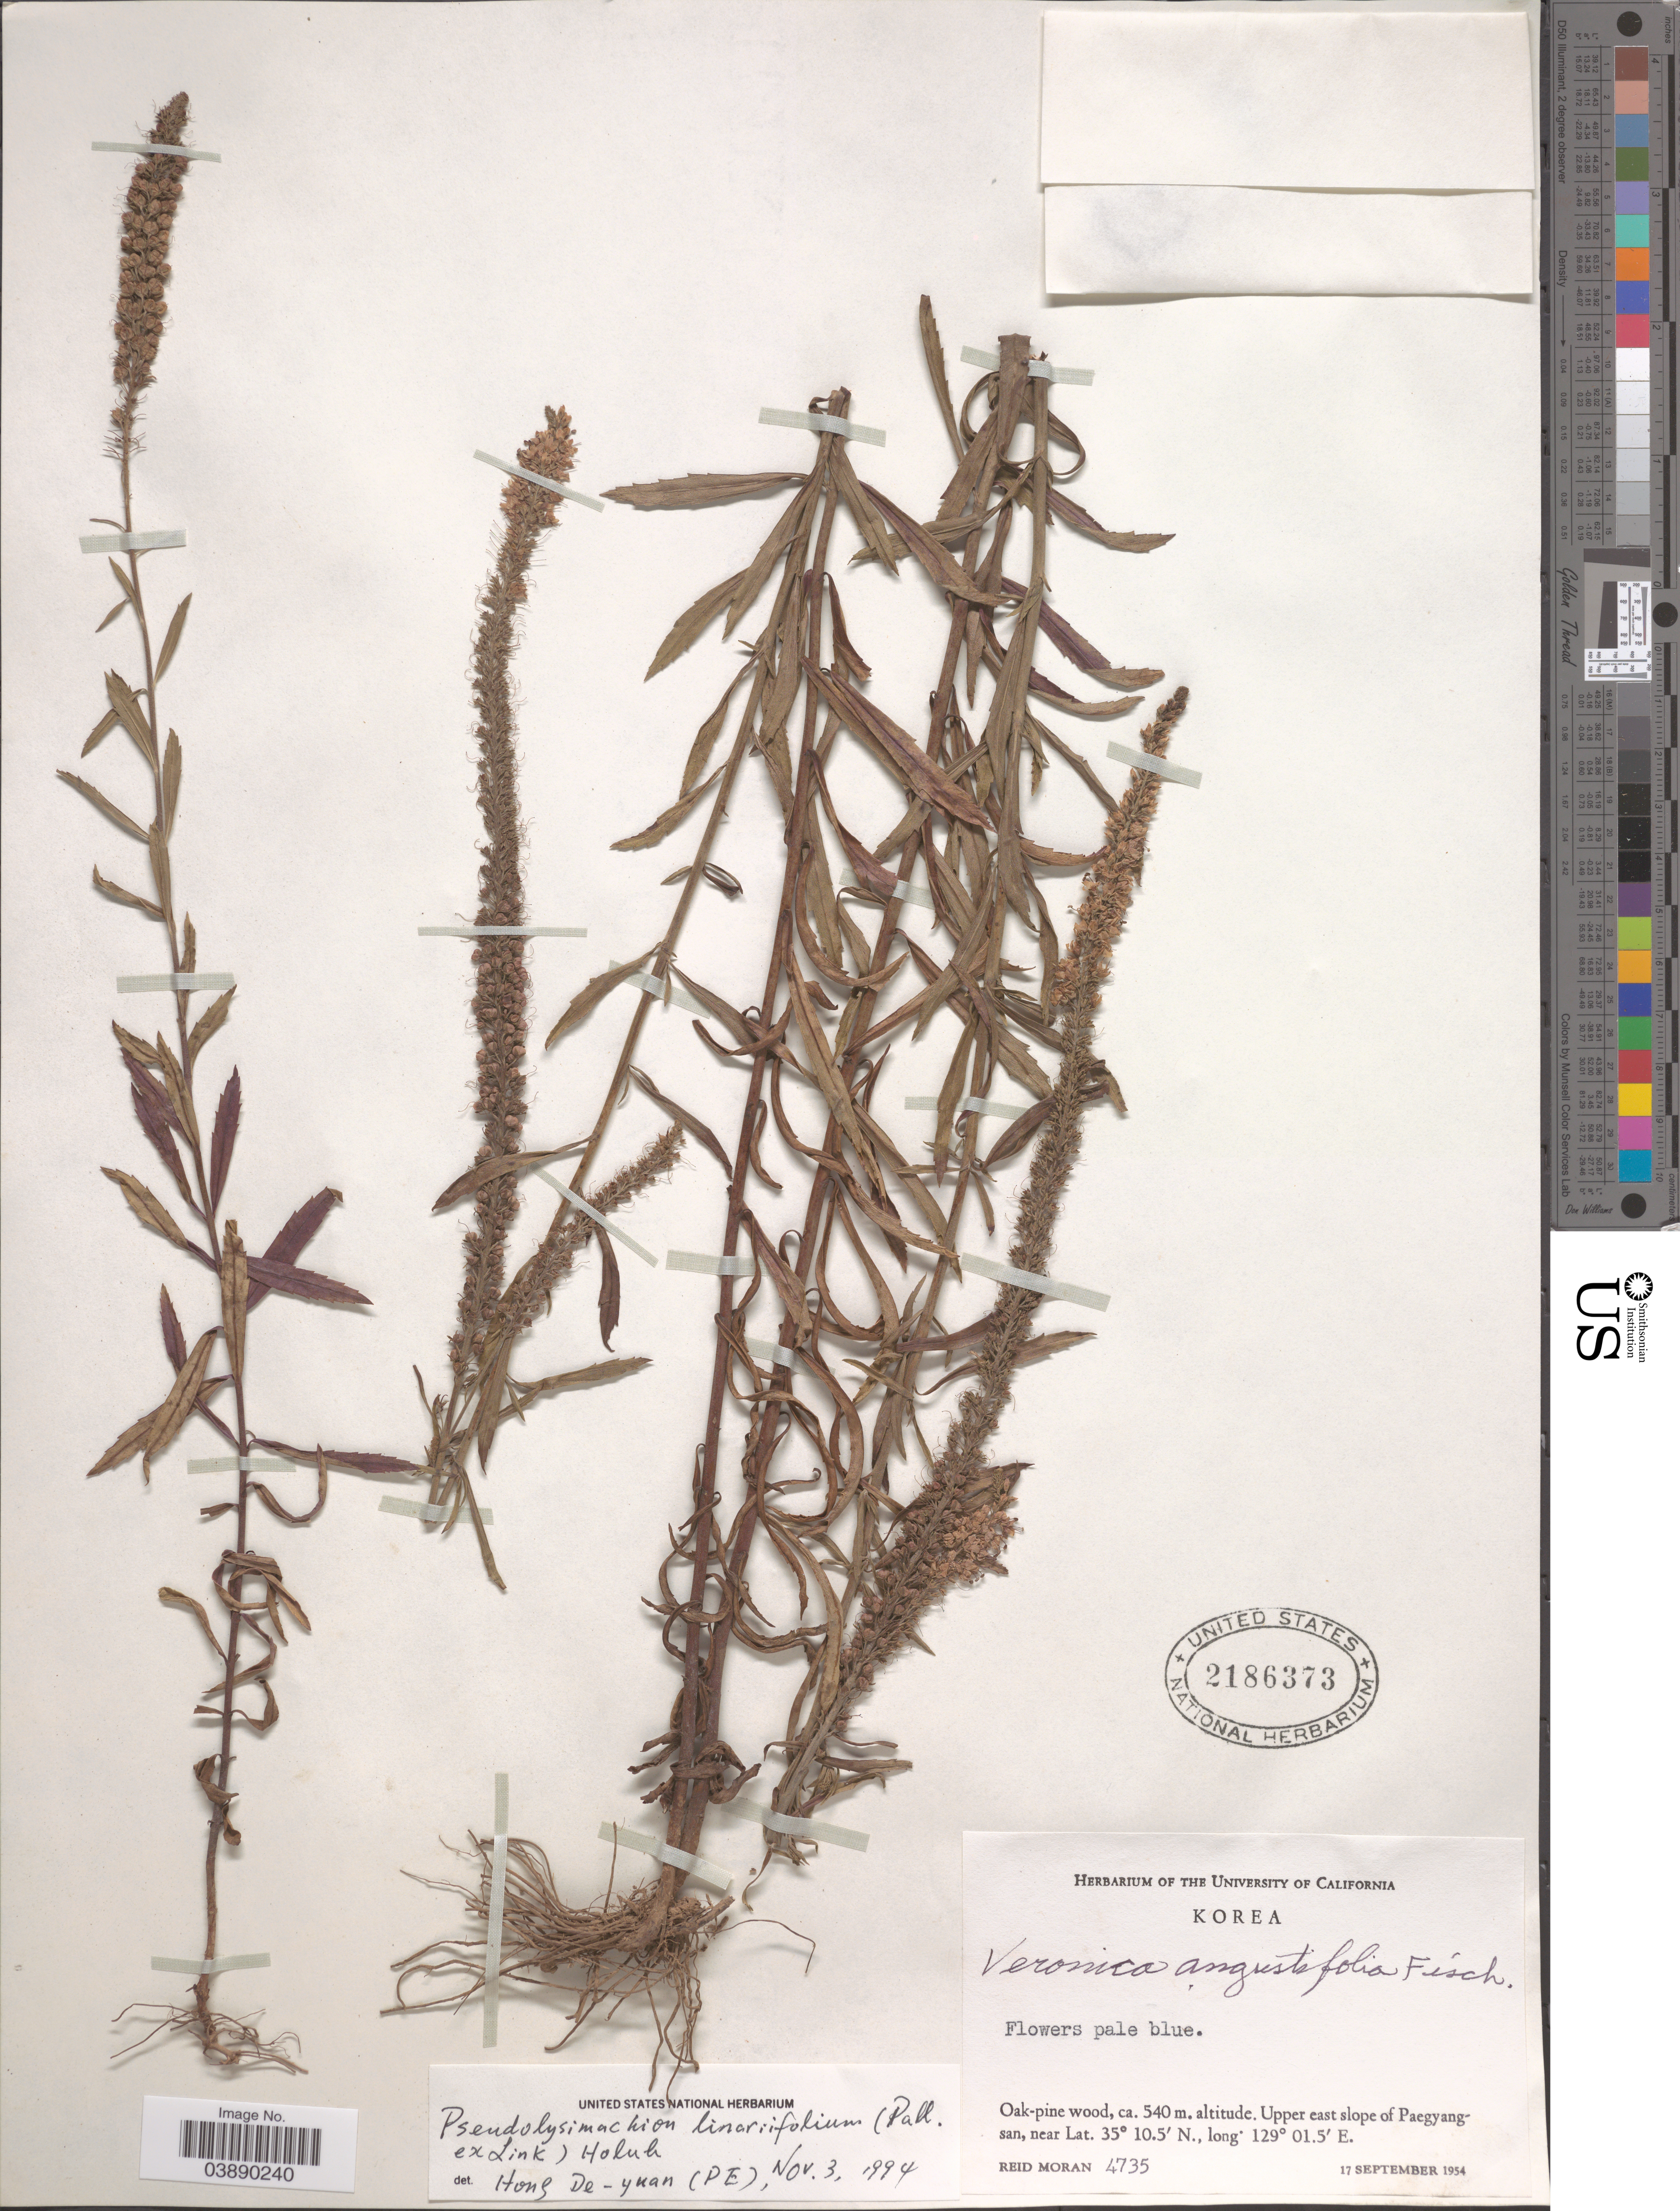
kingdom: Plantae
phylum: Tracheophyta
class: Magnoliopsida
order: Lamiales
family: Plantaginaceae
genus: Veronica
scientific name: Veronica linariifolia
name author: Pall. ex Link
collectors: R. Moran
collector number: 4735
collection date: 1954-09-17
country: North Korea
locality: Upper east slope of Paegyangsan.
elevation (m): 540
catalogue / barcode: US 2186373